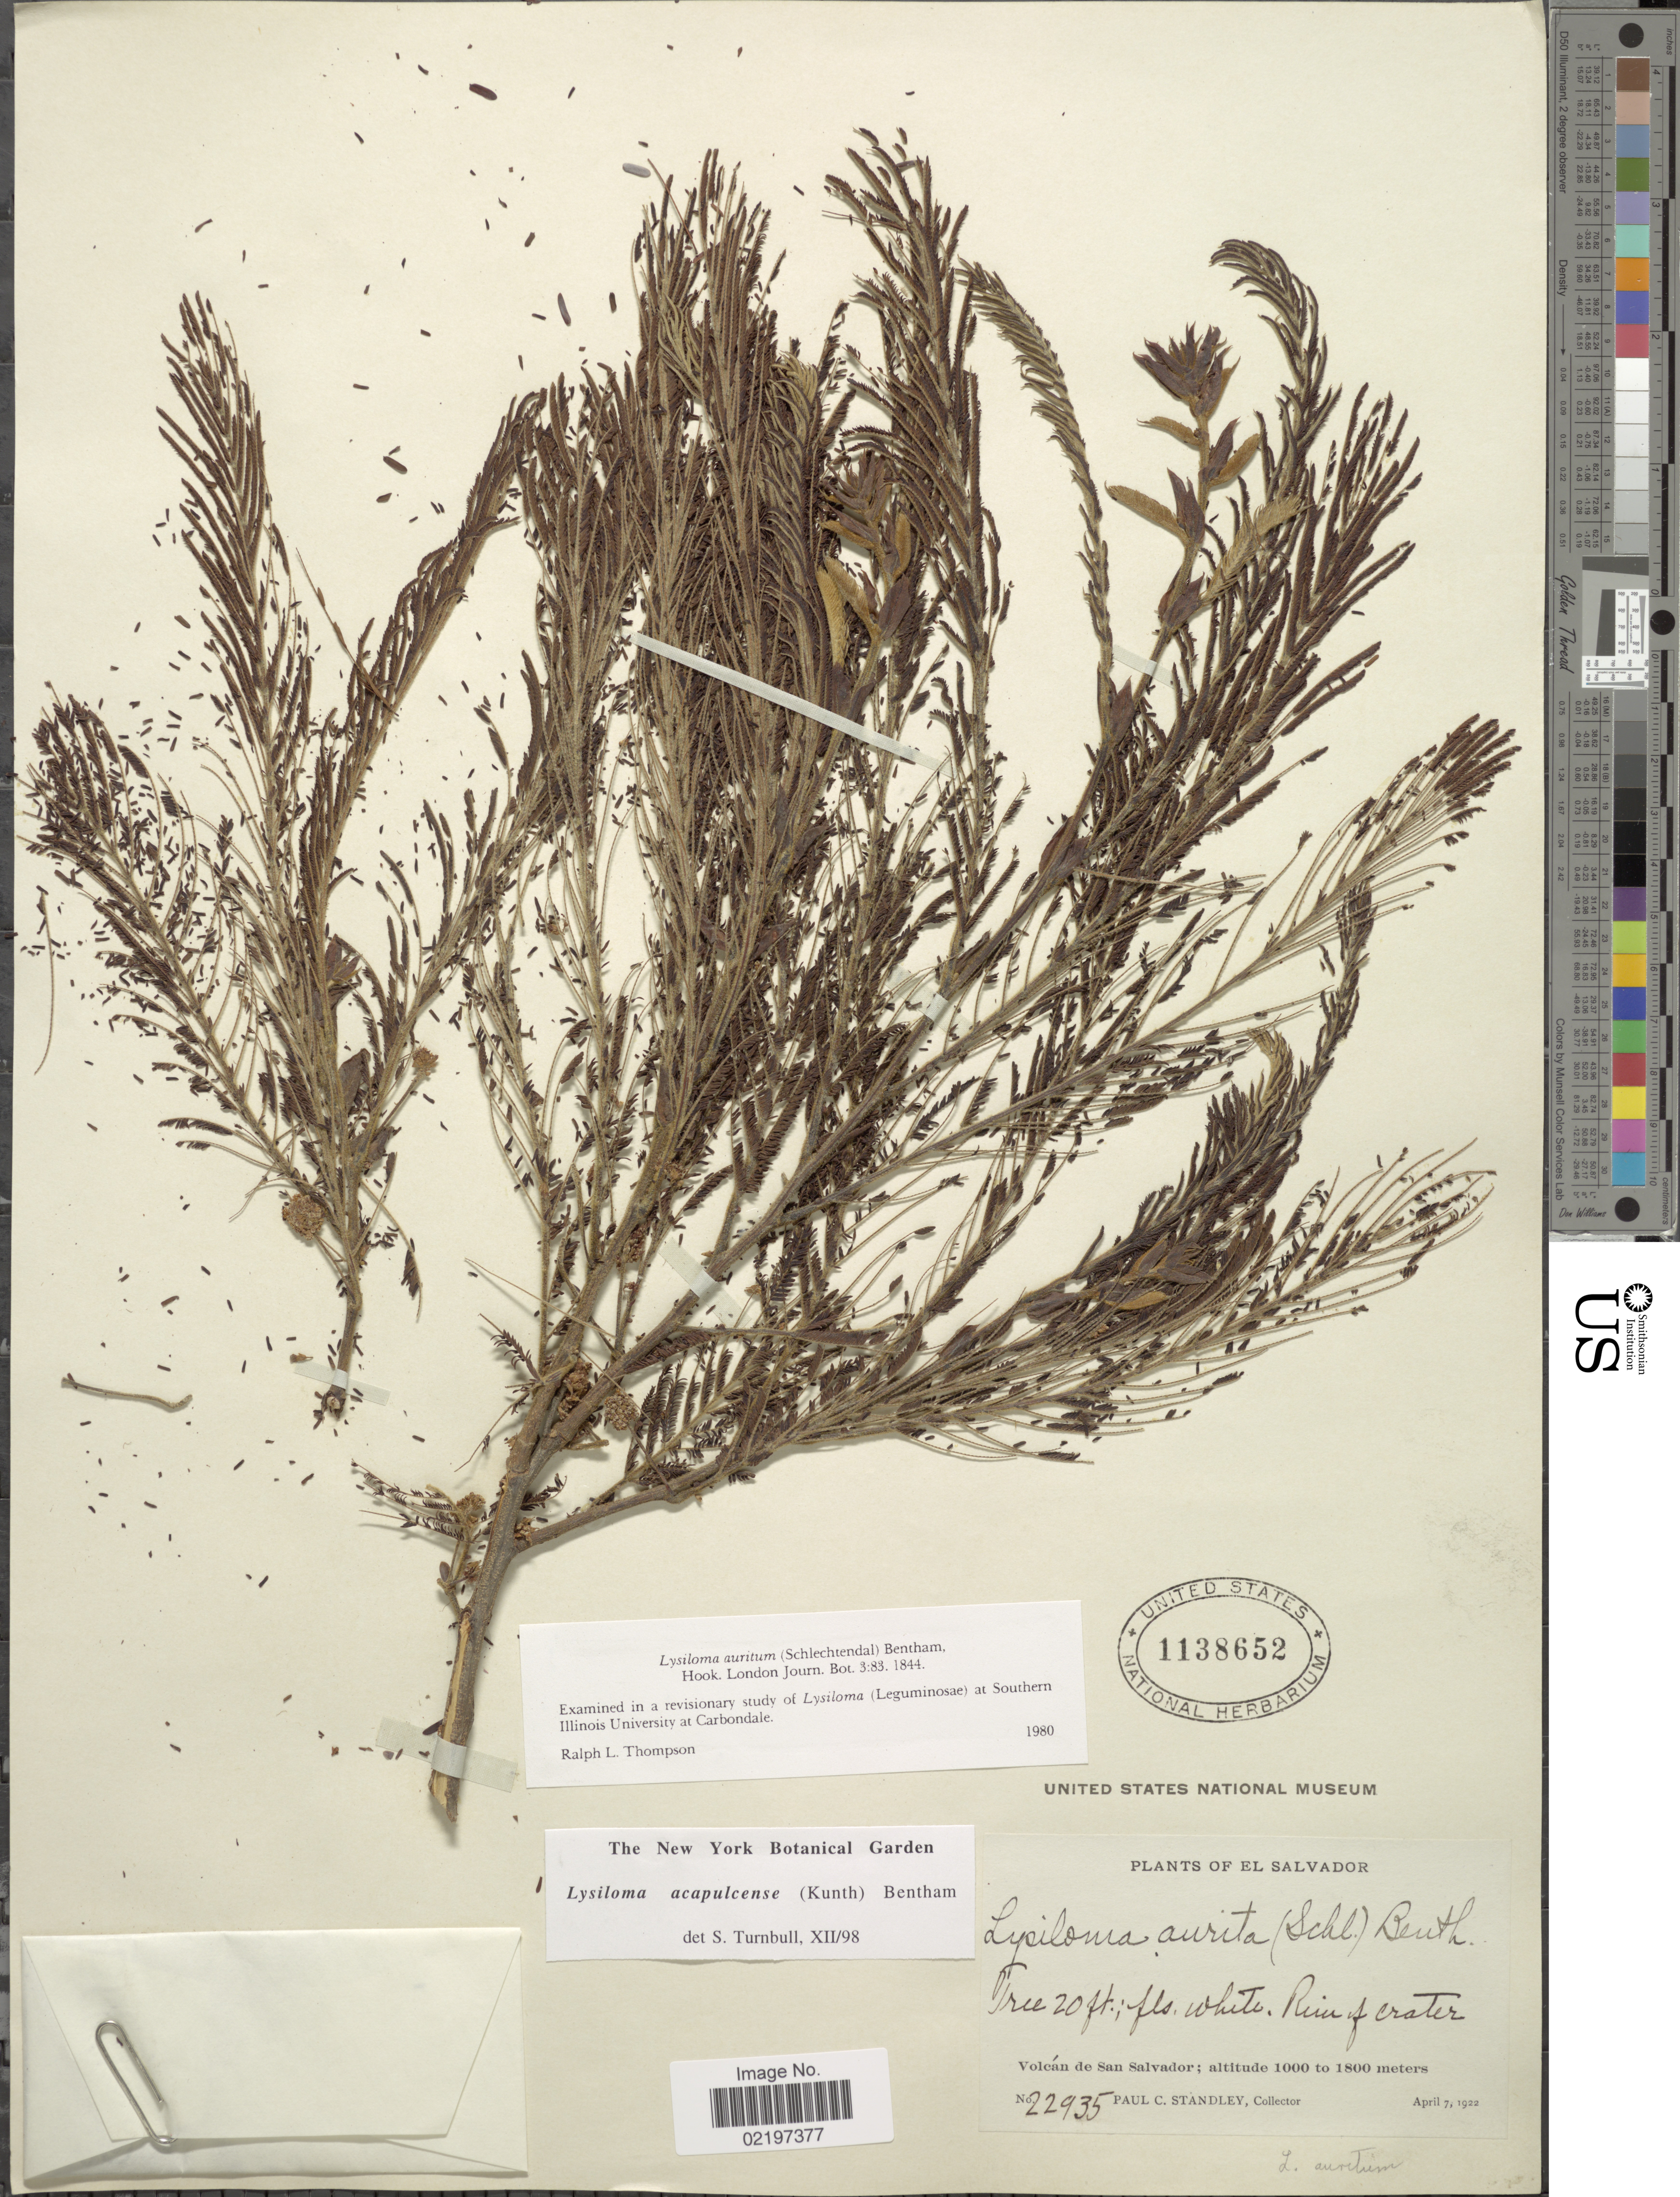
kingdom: Plantae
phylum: Tracheophyta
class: Magnoliopsida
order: Fabales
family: Fabaceae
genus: Lysiloma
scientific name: Lysiloma acapulcense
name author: (Kunth) Benth.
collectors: P. C. Standley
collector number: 22935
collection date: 1922-04-07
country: El Salvador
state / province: San Salvador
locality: Volcan de San Salvador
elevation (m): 1000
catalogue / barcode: US 1138652